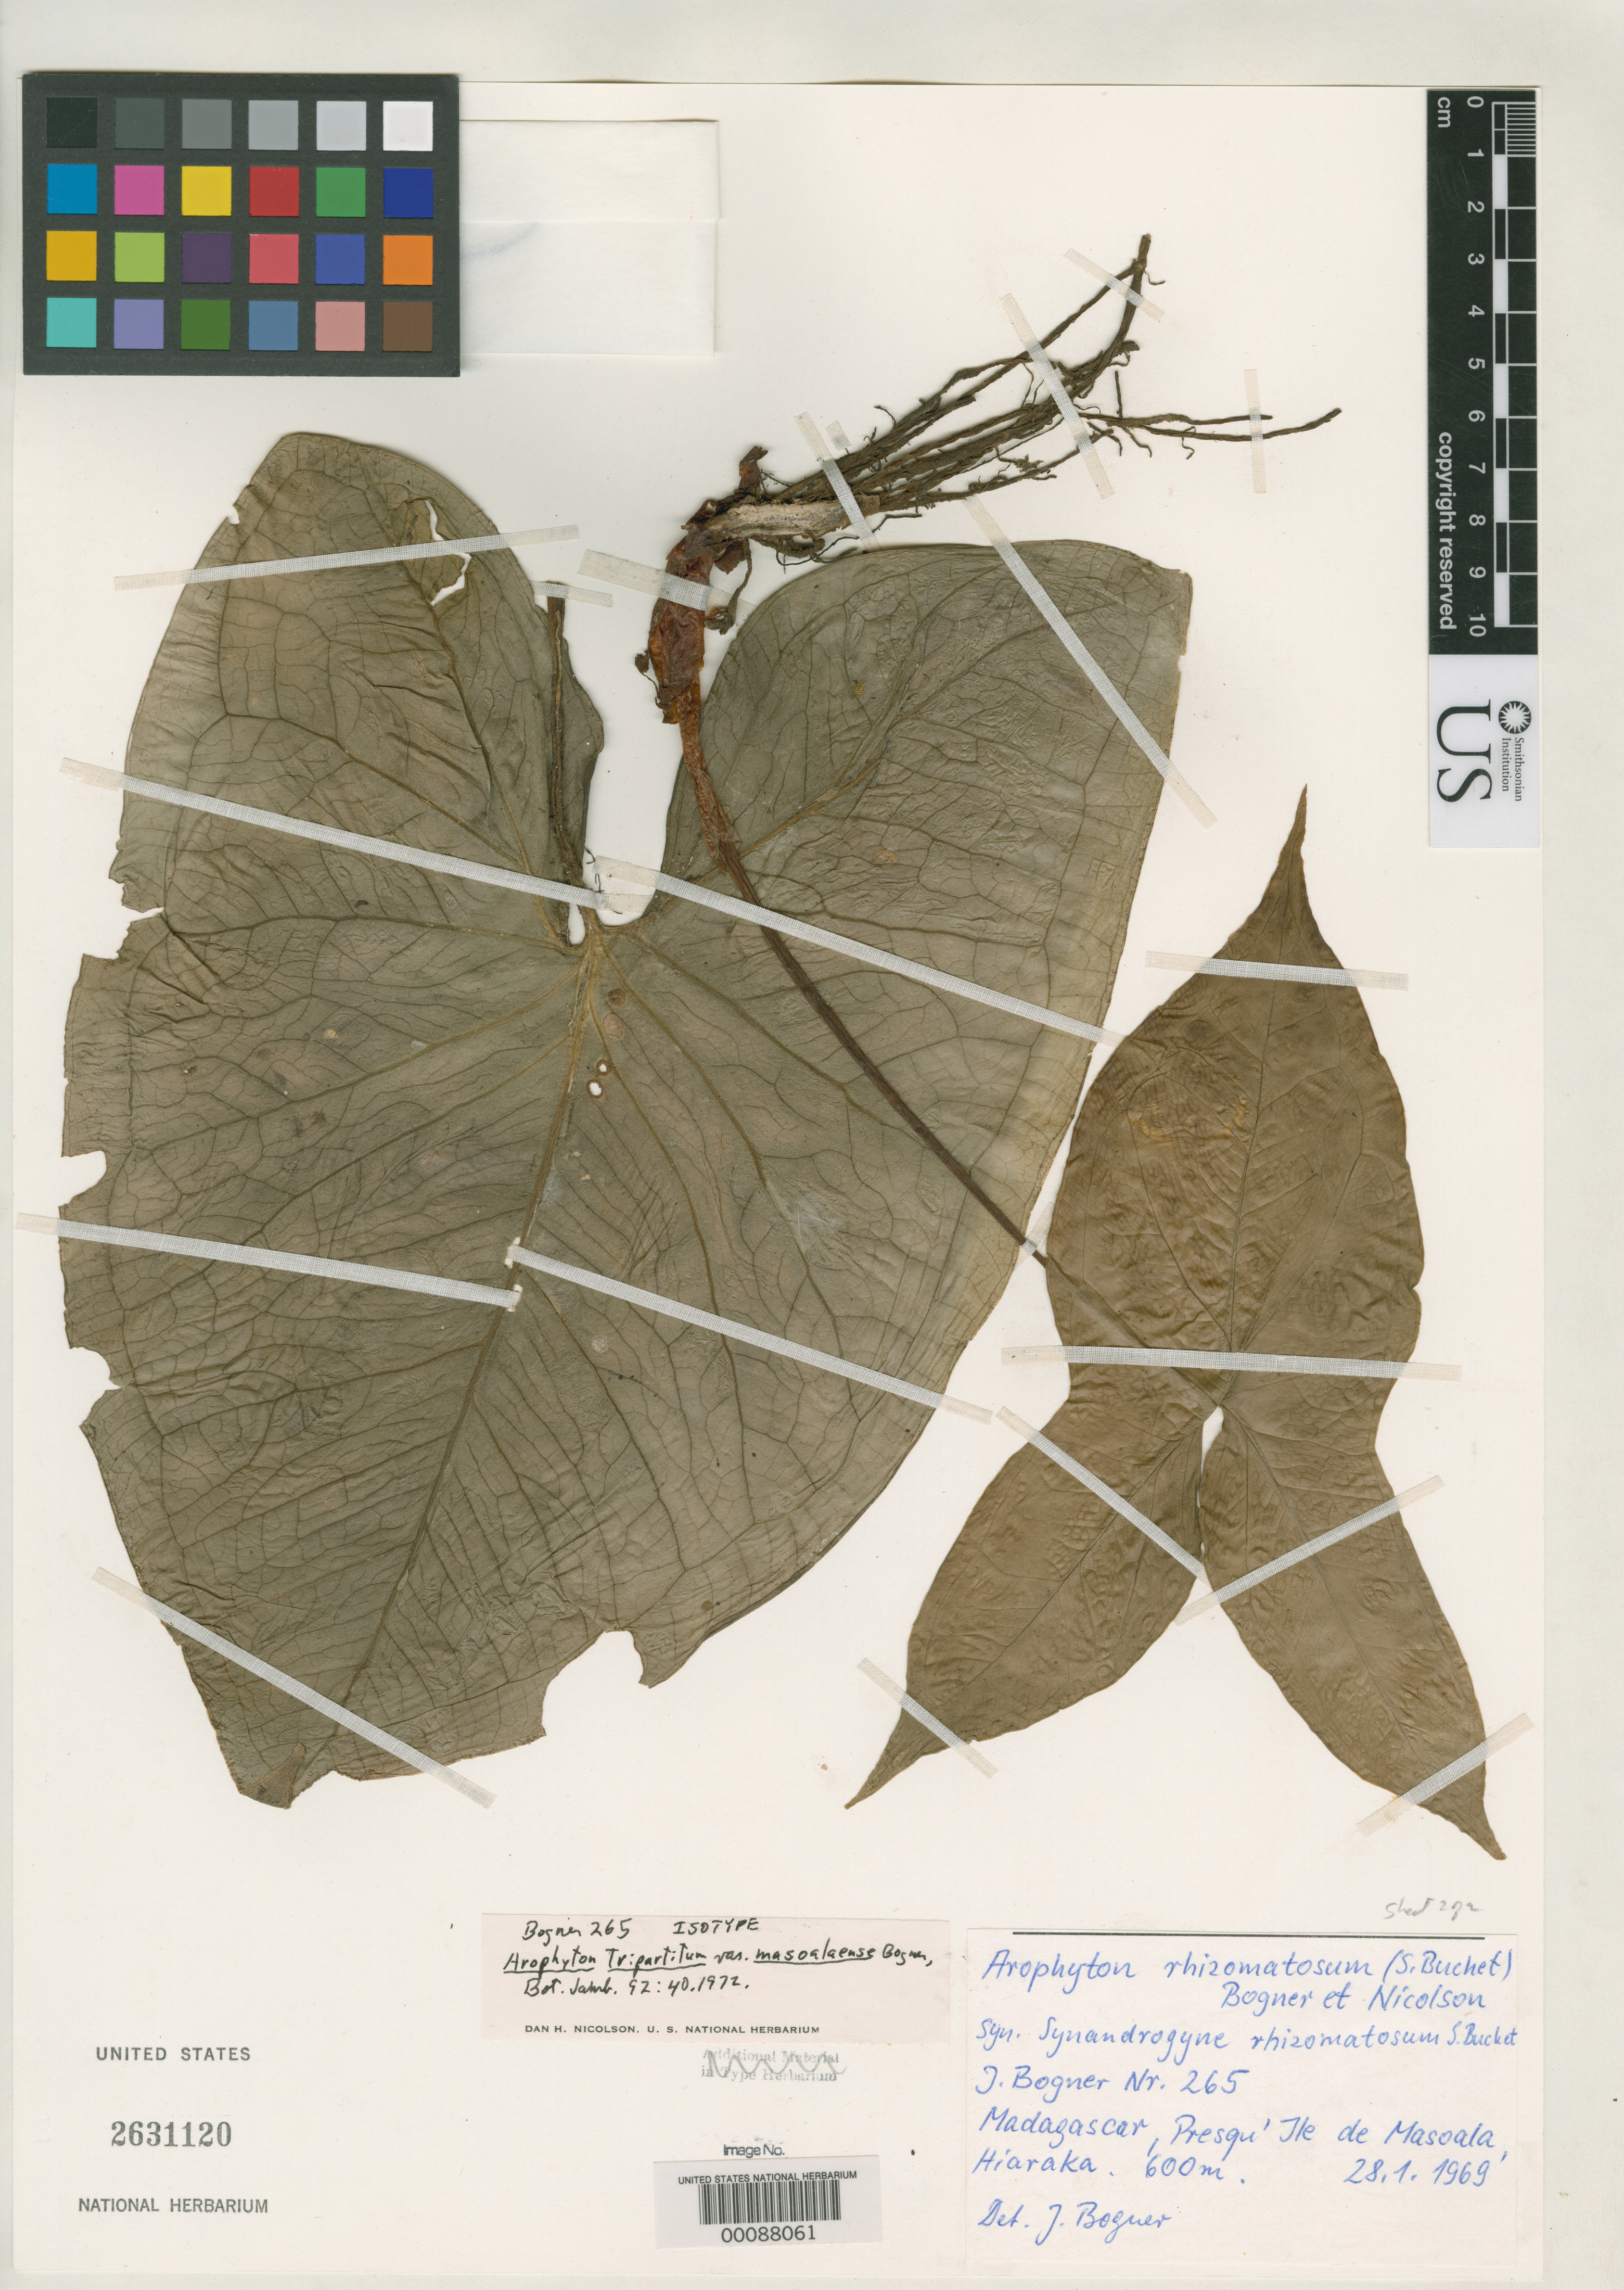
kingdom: Plantae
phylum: Tracheophyta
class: Liliopsida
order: Alismatales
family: Araceae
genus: Arophyton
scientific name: Arophyton tripartitum var. masoalaense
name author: Bogner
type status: Isotype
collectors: J. Bogner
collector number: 265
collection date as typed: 28 Jan 1969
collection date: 1969-01-28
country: Madagascar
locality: Pres qu'Ile de Masoala, Hiaraka.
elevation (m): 600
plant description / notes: Unclear from annotations whether 1 sheet is holotype & 1 sheet is isotype, or both sheets comprise the holotype; this sheet is annotated as "isotype" but also as "sheet 2 of 2".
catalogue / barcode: US 2631120